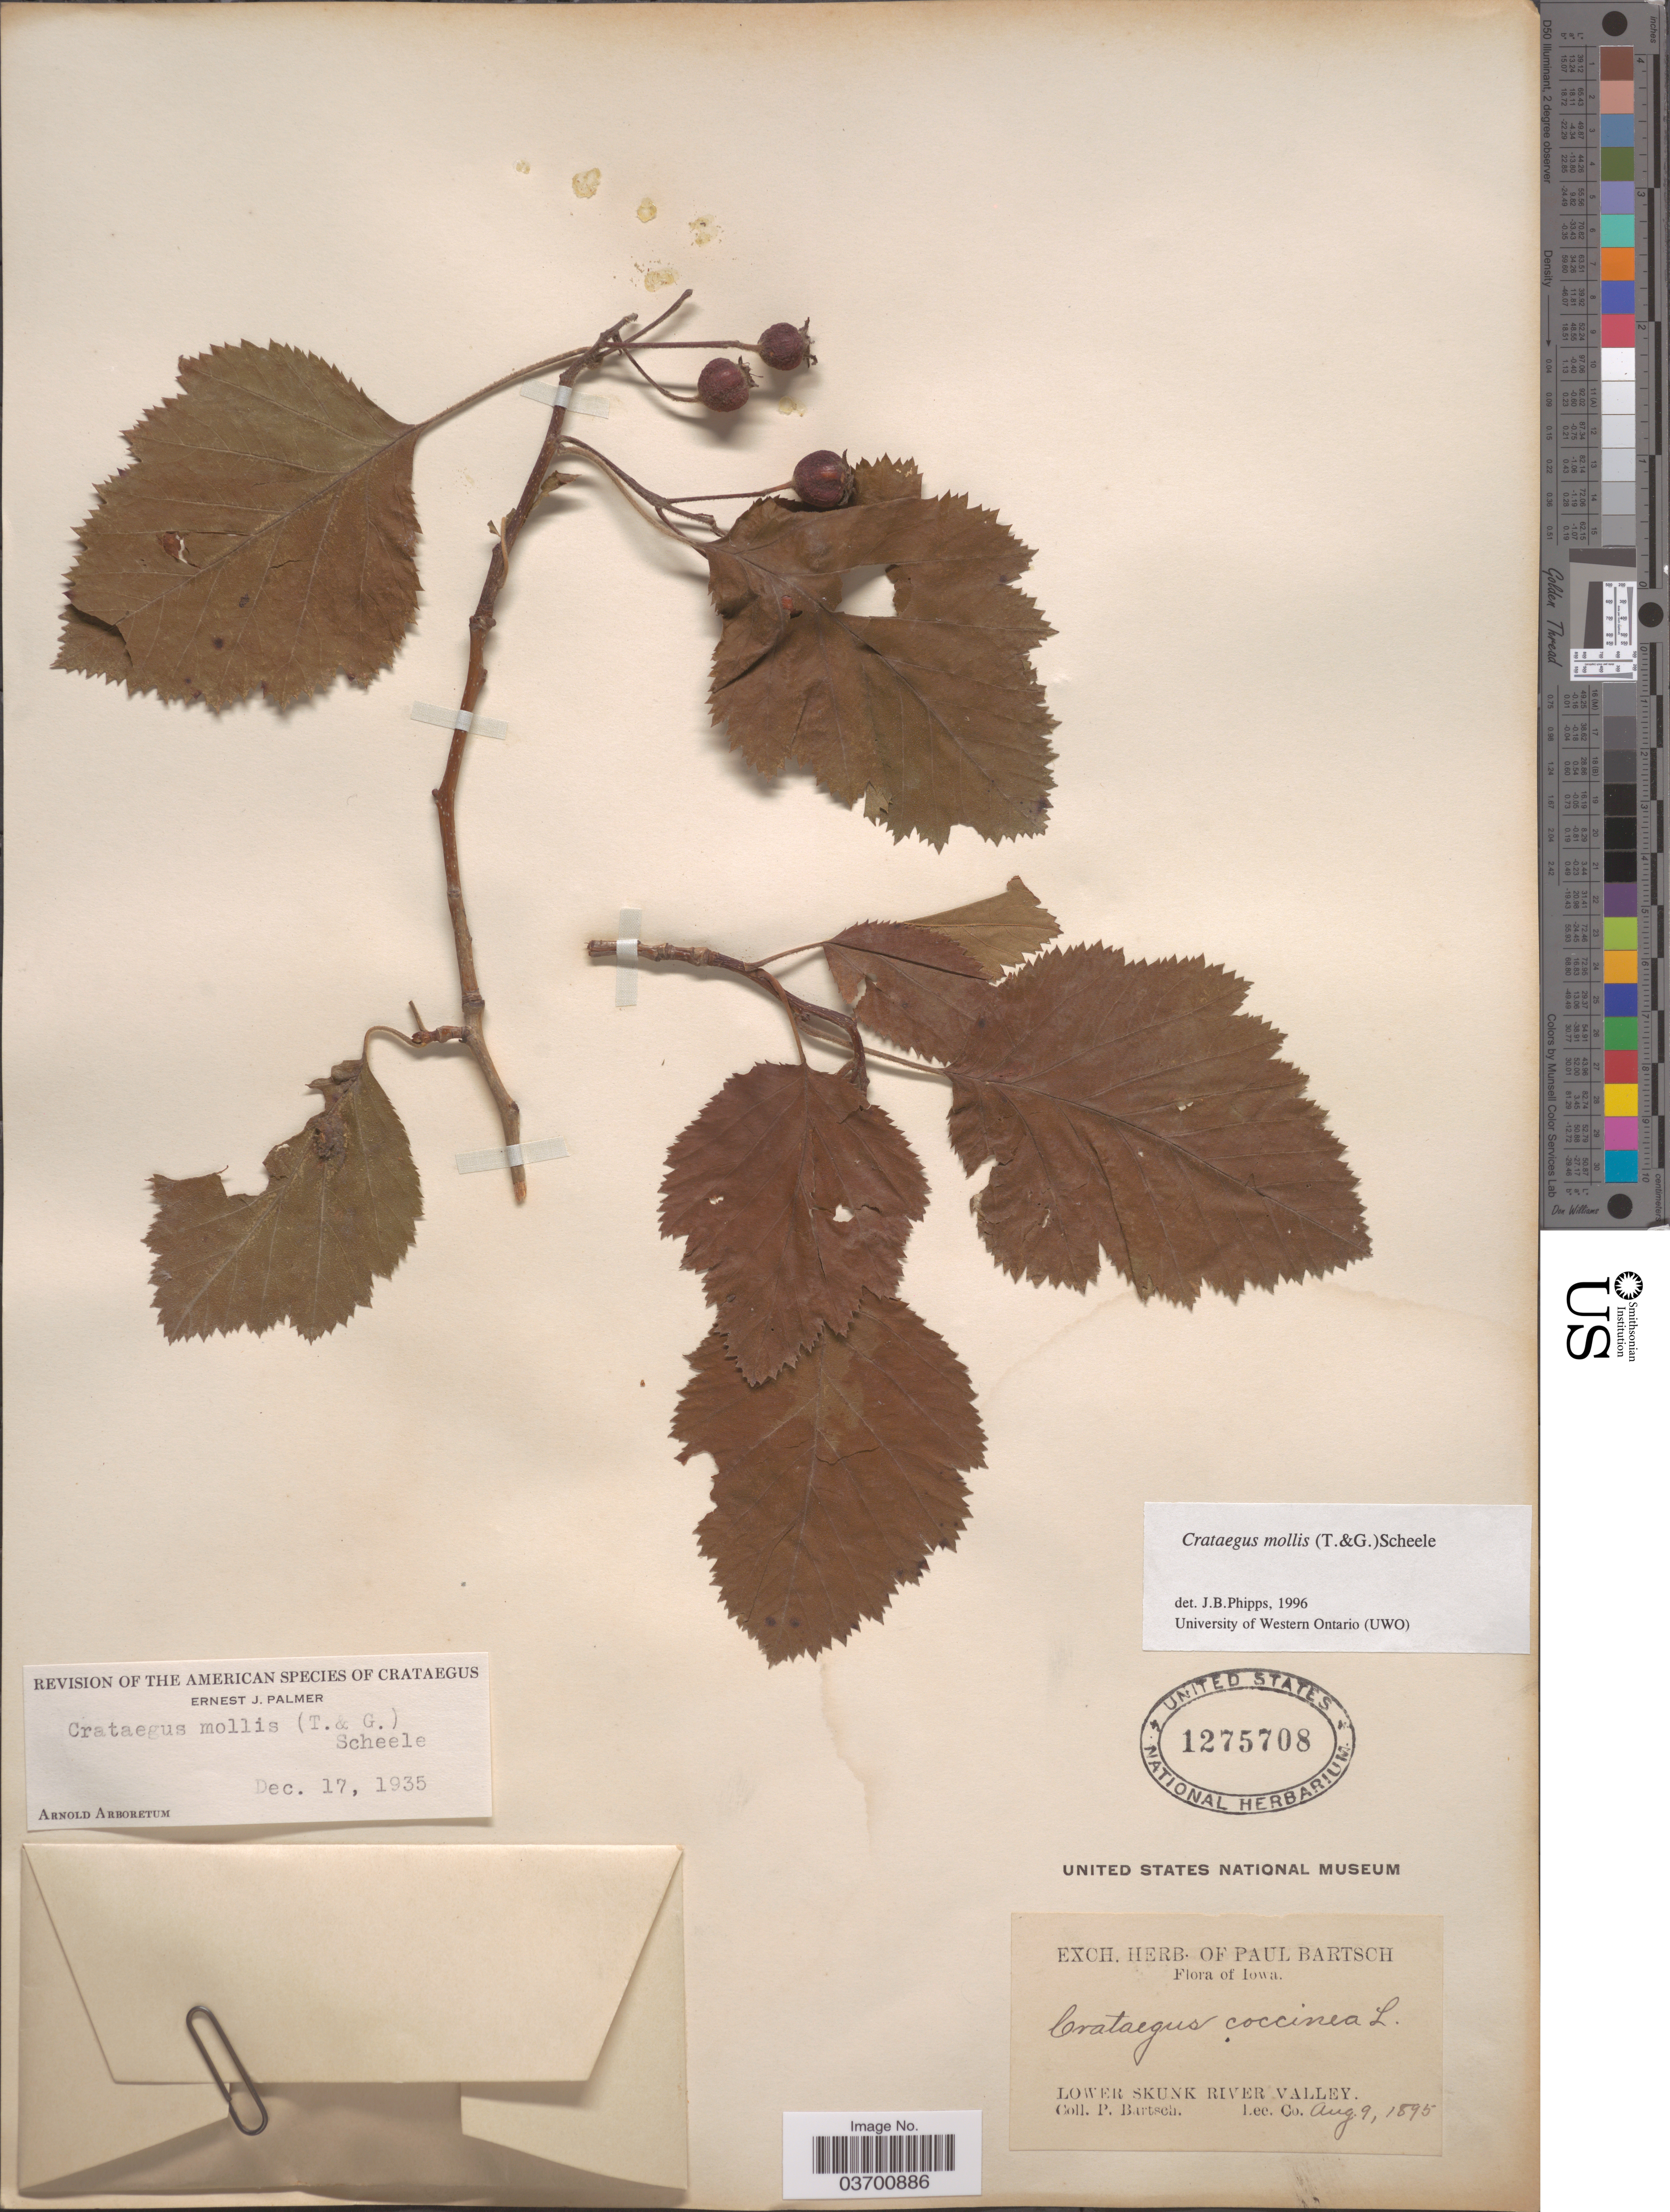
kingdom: Plantae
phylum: Tracheophyta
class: Magnoliopsida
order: Rosales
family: Rosaceae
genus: Crataegus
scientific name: Crataegus mollis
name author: (Torr. & A. Gray) Scheele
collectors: P. Bartsch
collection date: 1895-08-09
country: United States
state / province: Iowa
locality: Lower Skunk River Valley. Lee. Co.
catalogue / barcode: US 1275708